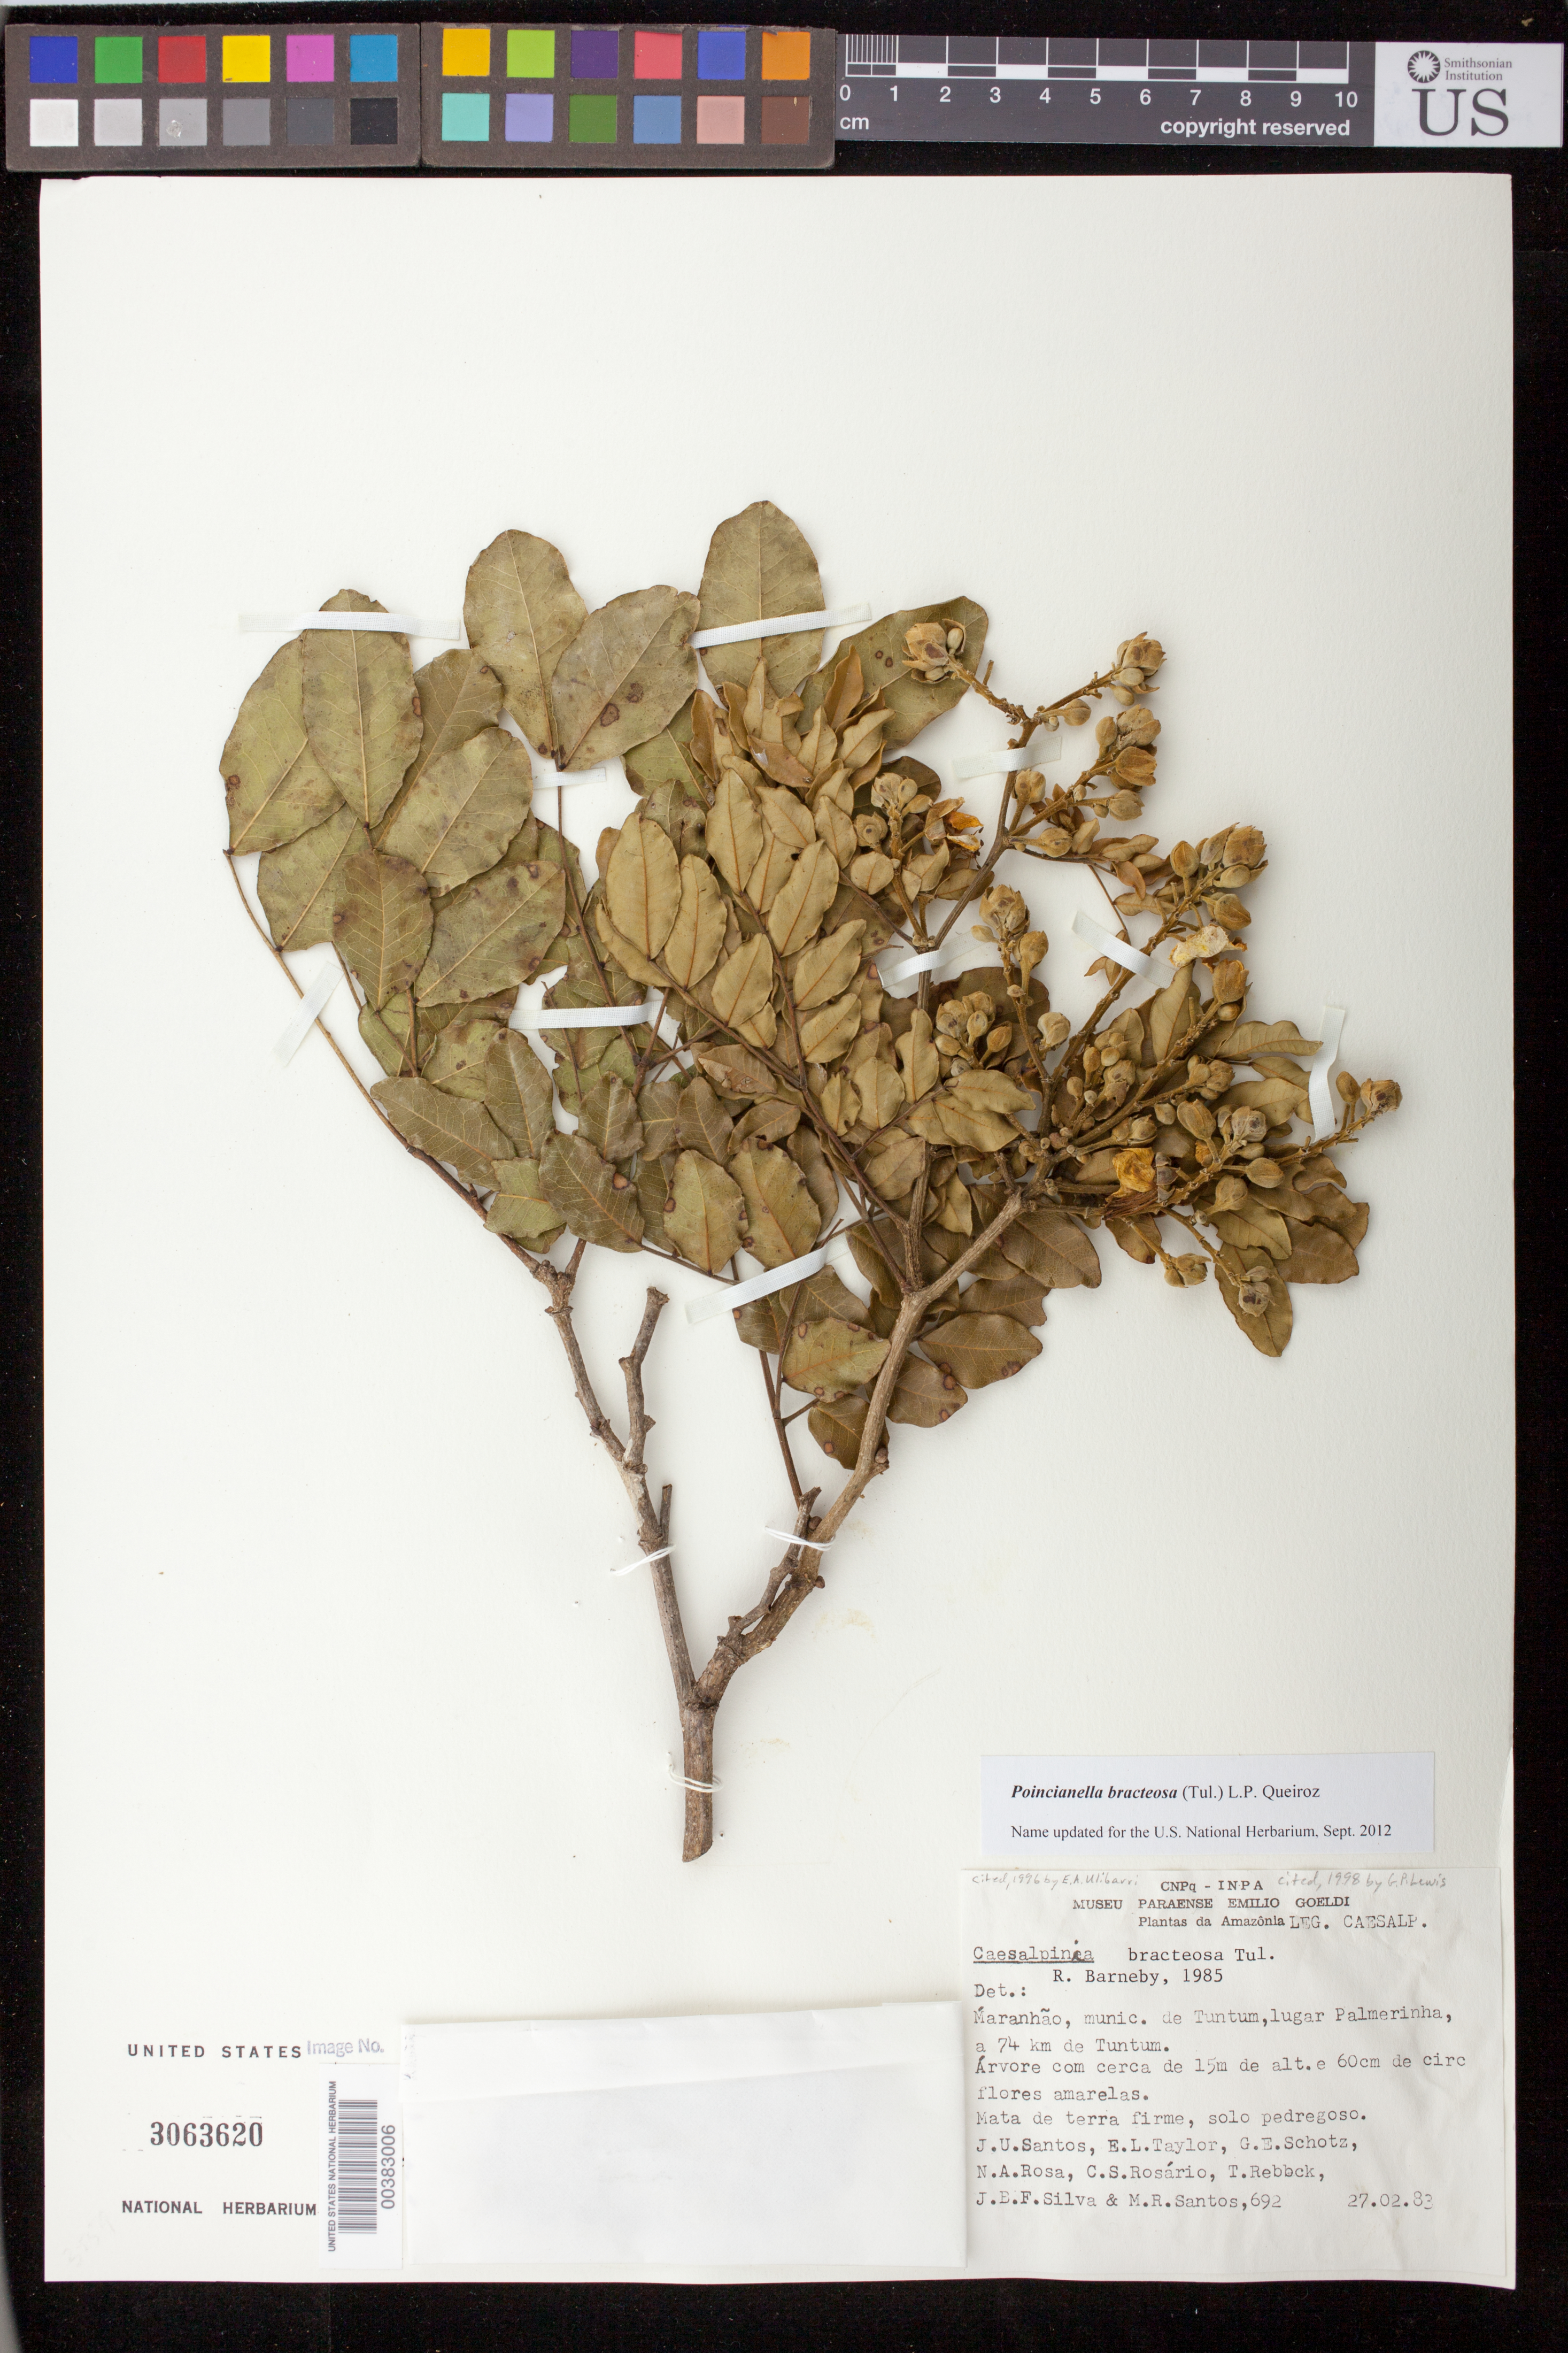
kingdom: Plantae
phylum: Tracheophyta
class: Magnoliopsida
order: Fabales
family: Fabaceae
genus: Cenostigma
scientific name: Cenostigma bracteosum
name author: (Tul.) Gagnon & G.P. Lewis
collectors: J. U. Santos, E. L. Taylor, G. Schotz, N. A. Rosa, C. S. Rosário, T. Rebbeck, J. B. Silva & M. R. Santos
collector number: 692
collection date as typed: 27 Feb 1983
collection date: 1983-02-27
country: Brazil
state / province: Maranhão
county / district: Tuntum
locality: Lugar Palmerinha, a 74 km de Tuntum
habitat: Mata de terra firme, solo pedregoso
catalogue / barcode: US 3063620